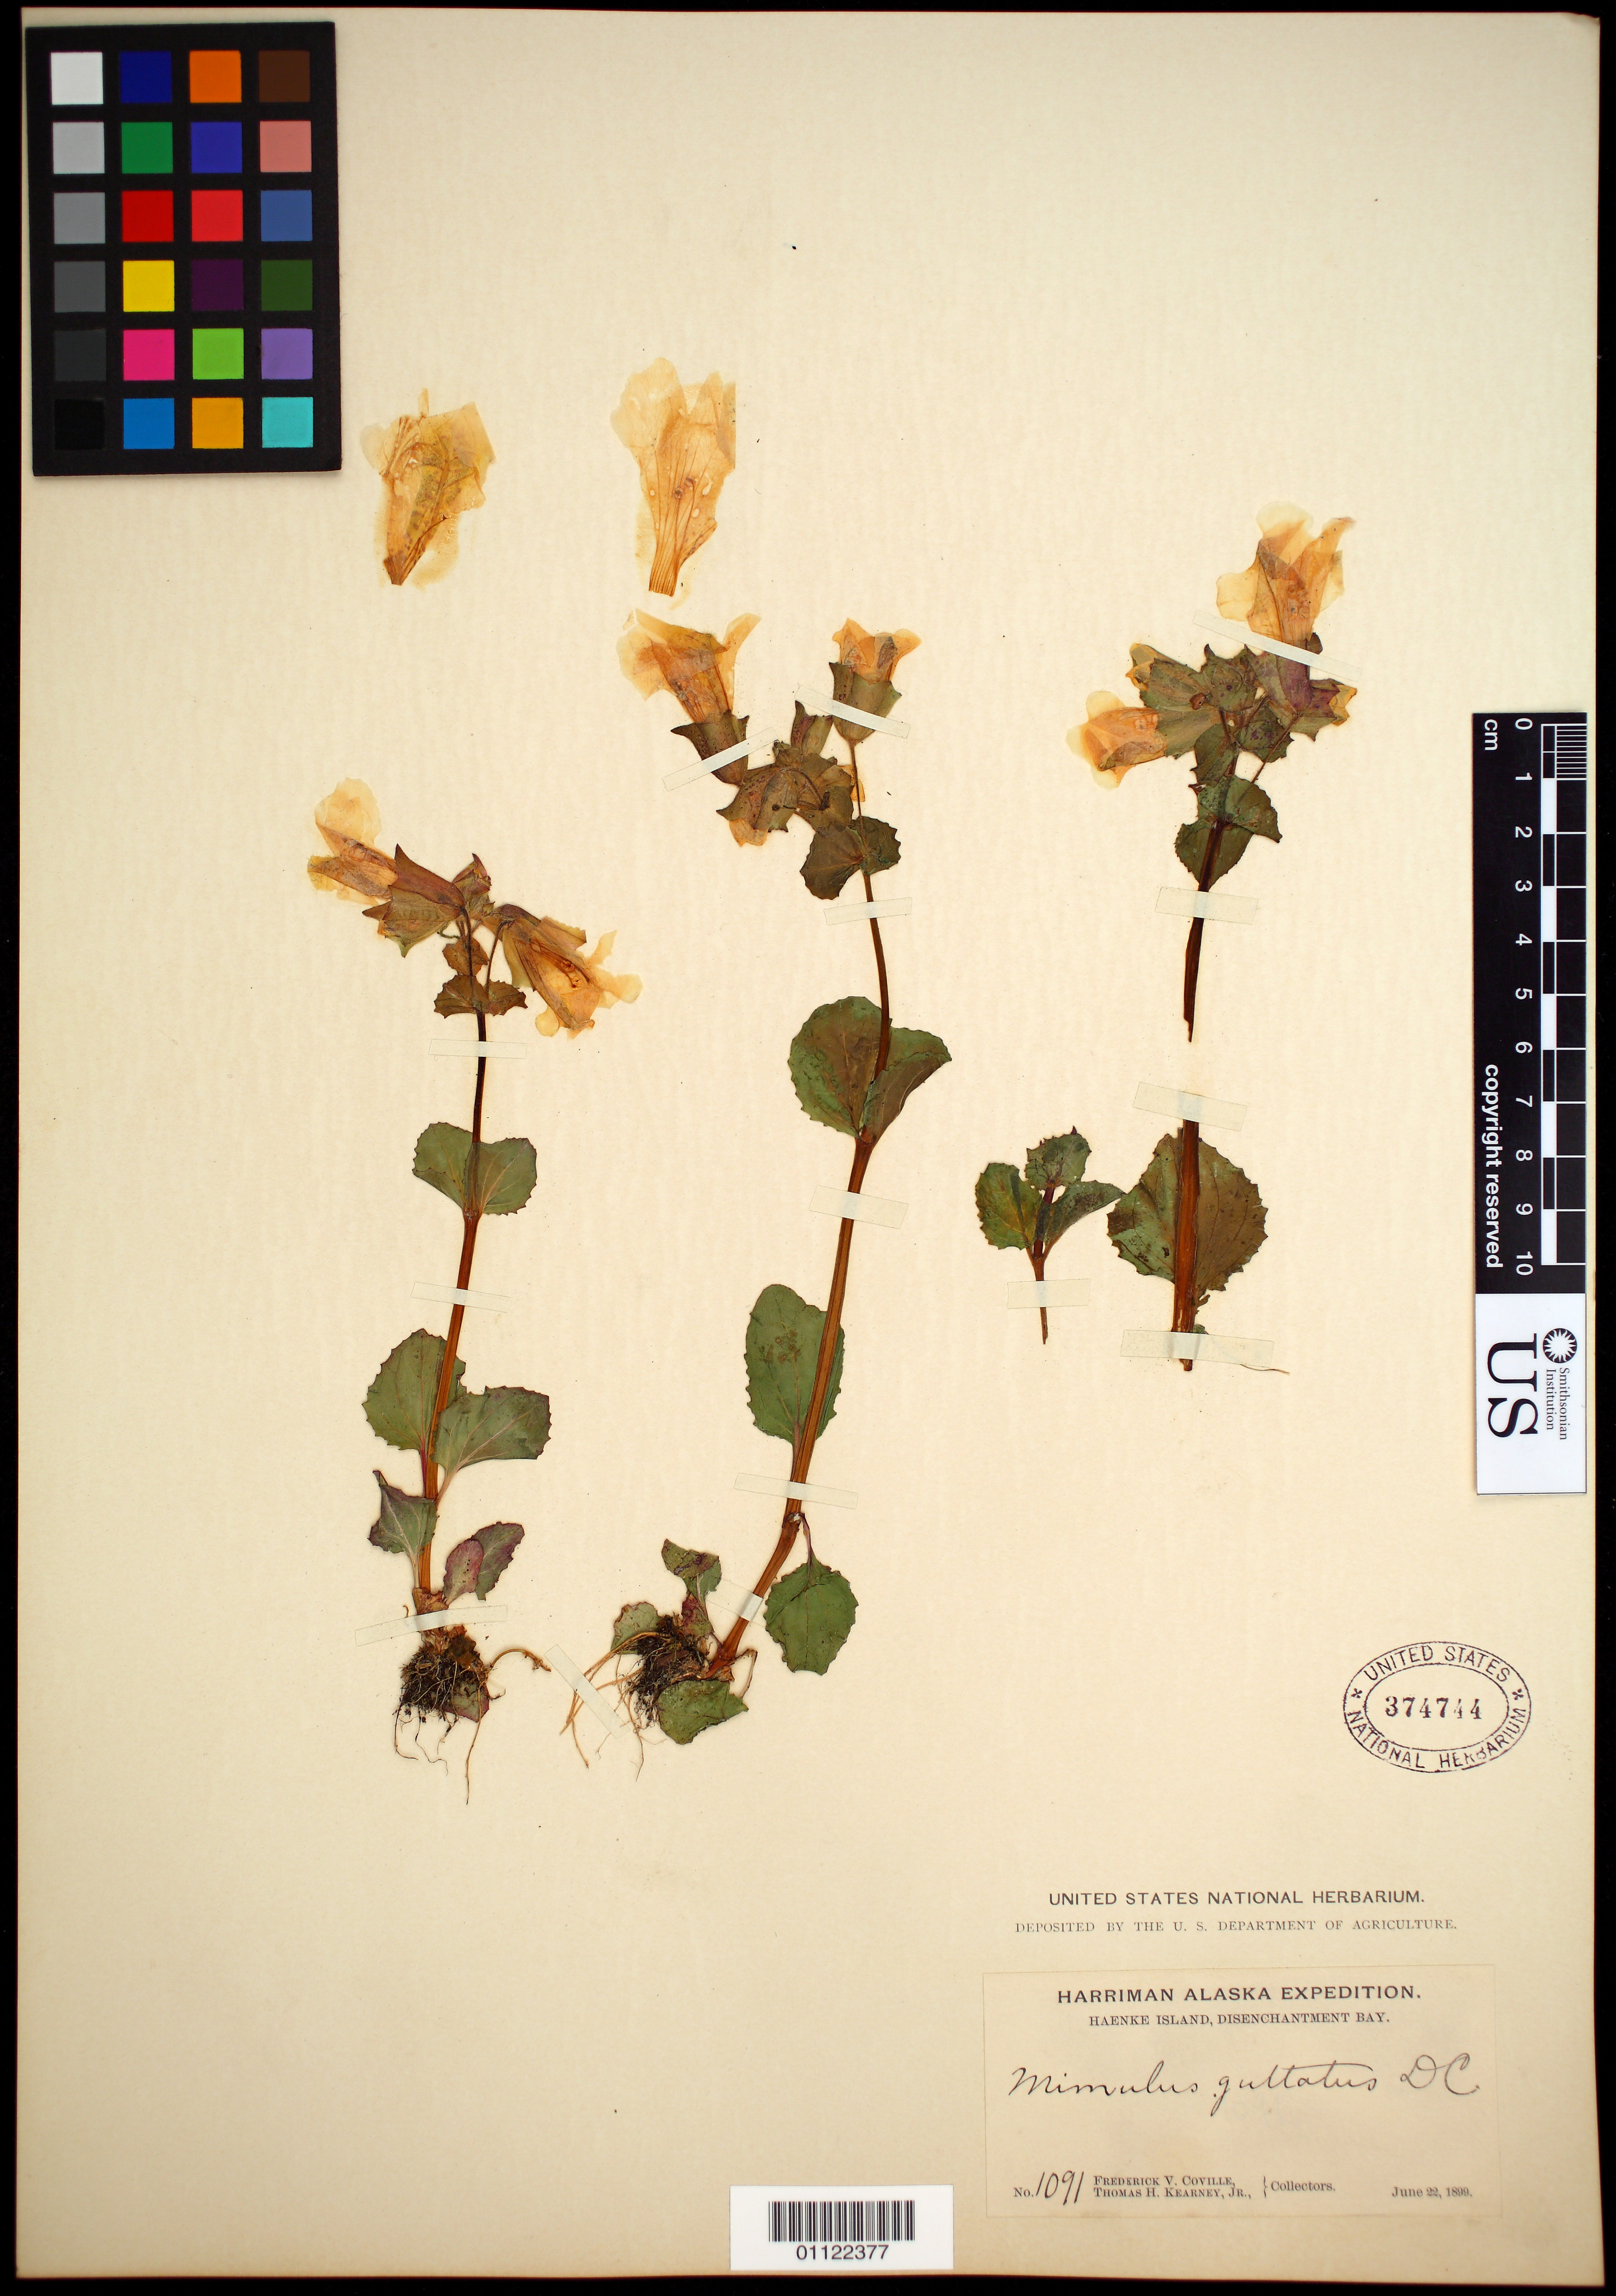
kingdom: Plantae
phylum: Tracheophyta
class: Magnoliopsida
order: Lamiales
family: Phrymaceae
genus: Mimulus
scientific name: Mimulus guttatus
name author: DC.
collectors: F. V. Coville & F. Funston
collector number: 1091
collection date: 1899-06-22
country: United States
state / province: Alaska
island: Haenke Island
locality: Haenke Island, Disenchantment Bay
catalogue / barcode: US 374744